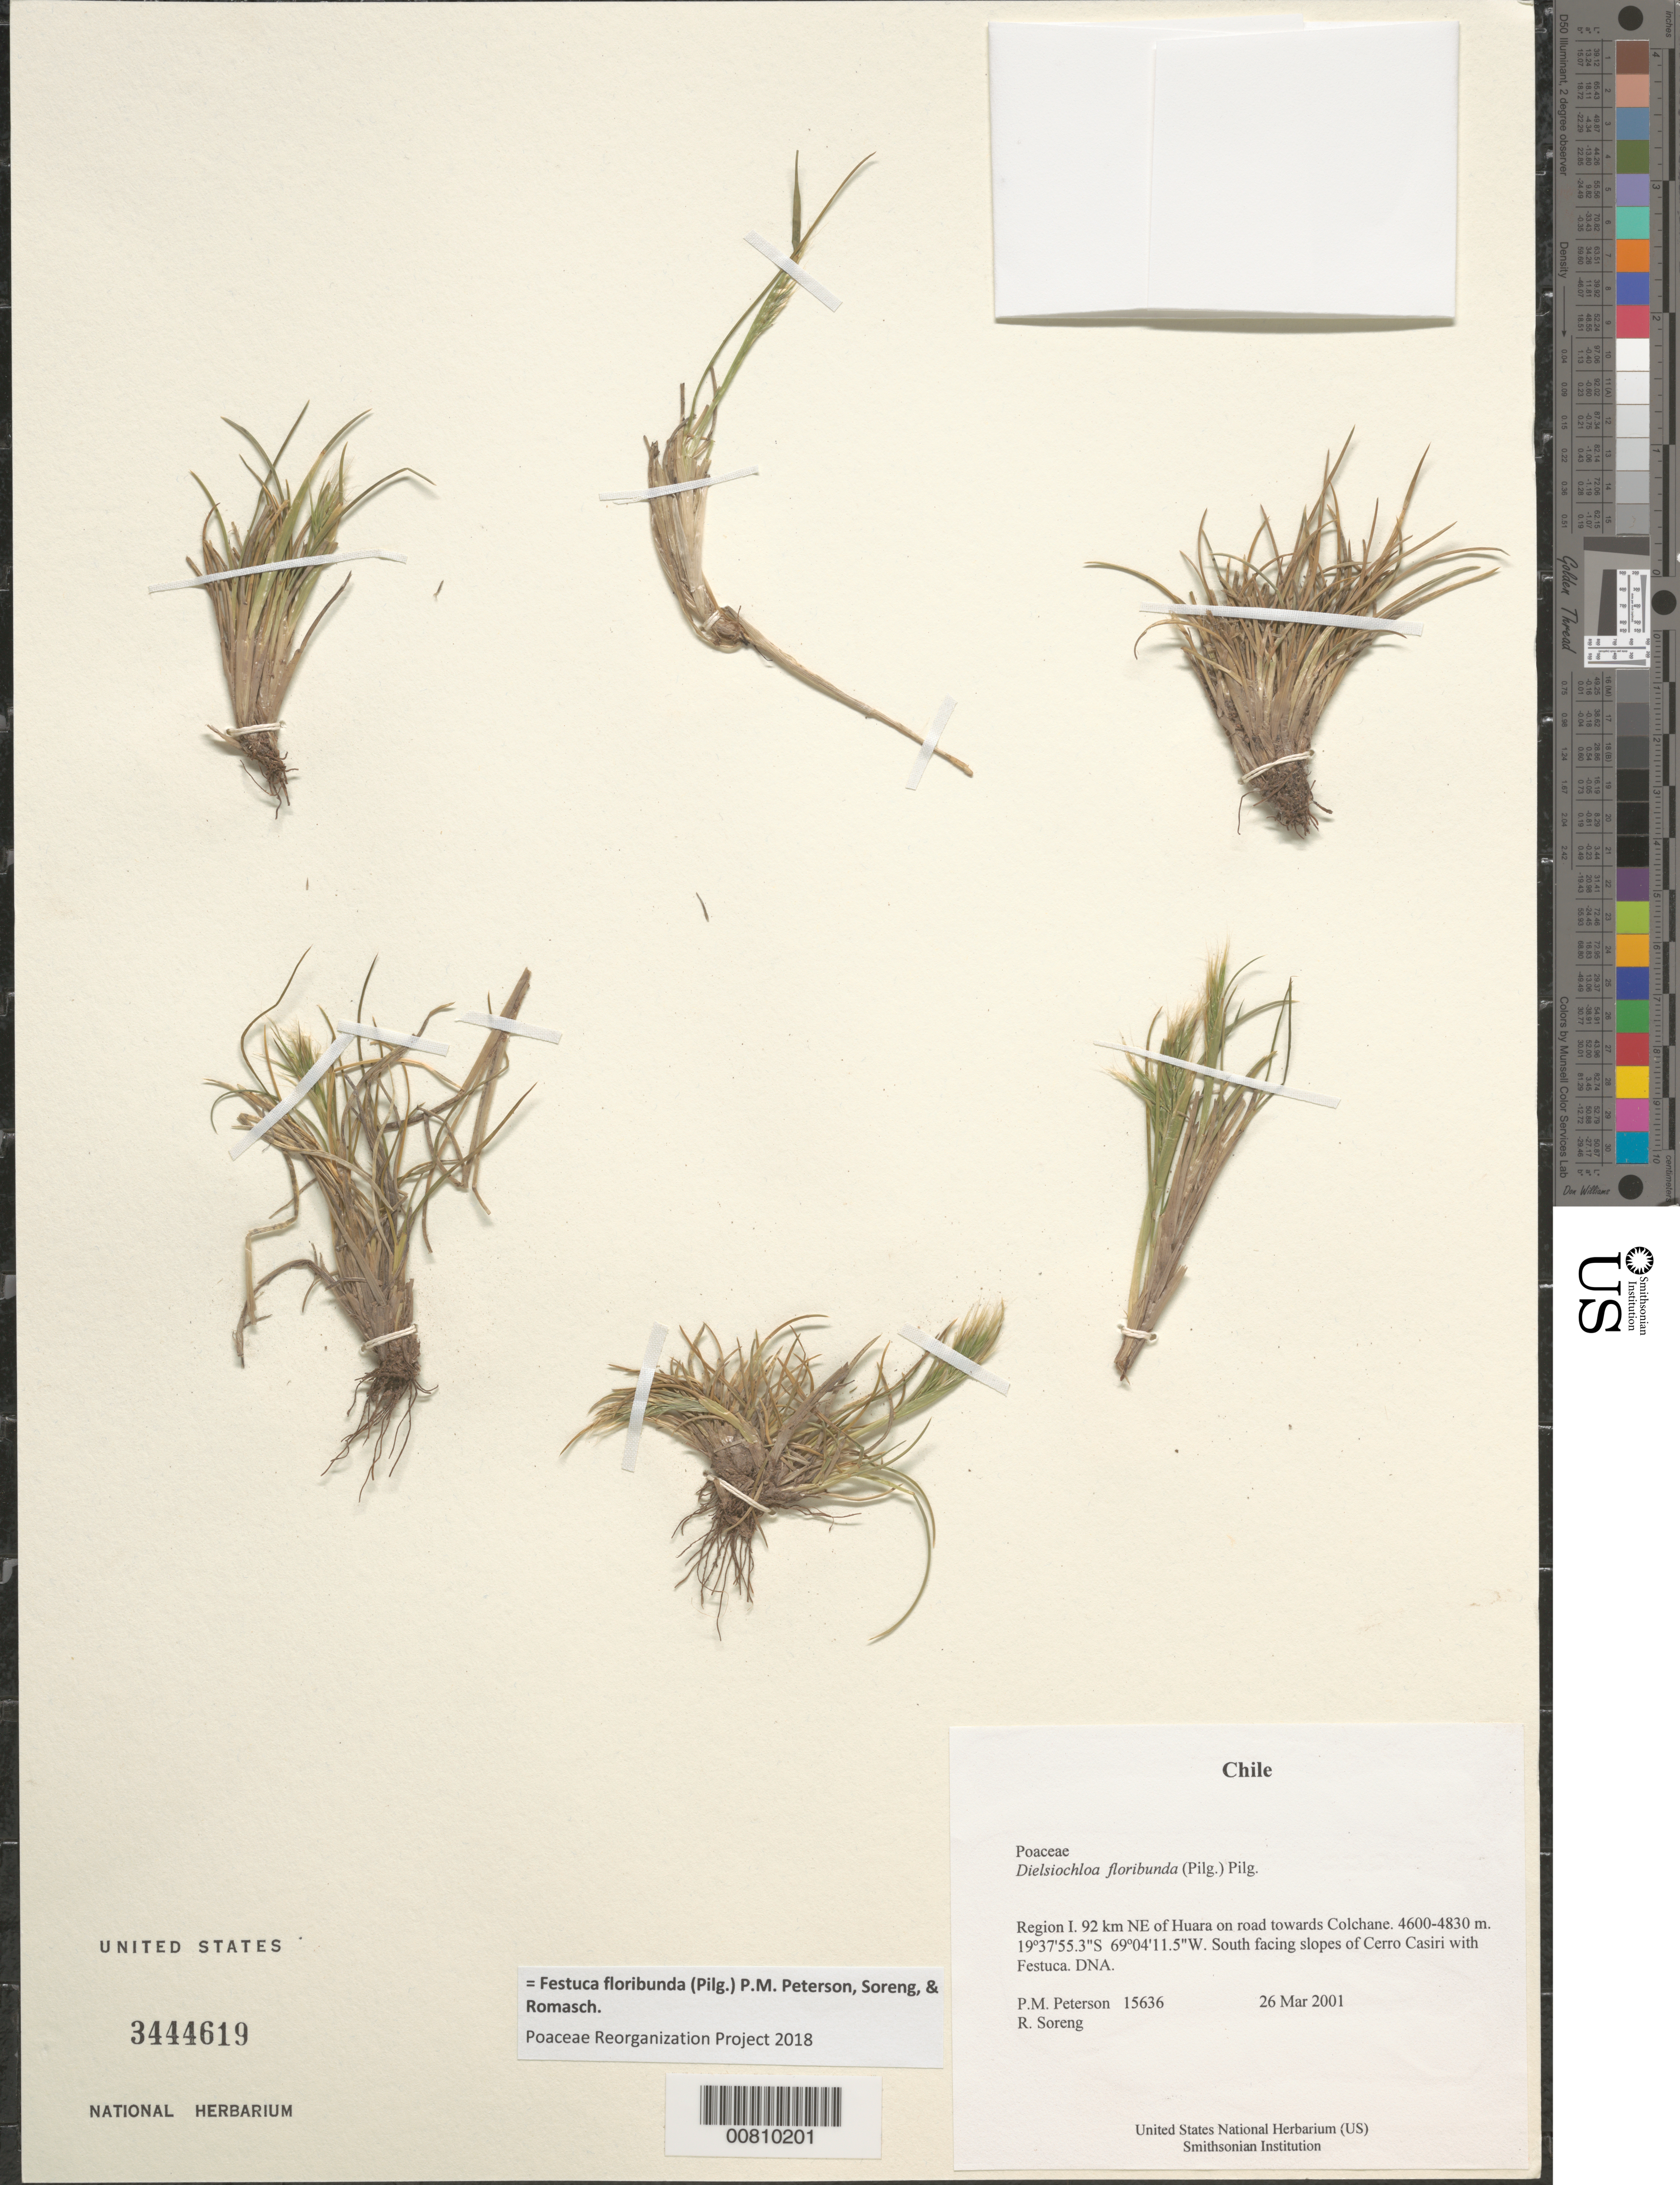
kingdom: Plantae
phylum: Tracheophyta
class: Liliopsida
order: Poales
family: Poaceae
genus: Festuca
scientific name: Festuca floribunda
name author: (Pilg.) P.M. Peterson et al.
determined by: Poaceae Reorganization Project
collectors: P. M. Peterson & R. J. Soreng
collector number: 15636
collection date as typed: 26 Mar 2001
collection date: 2001-03-26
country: Chile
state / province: Tarapacá (I)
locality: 92 km NE of Huara on road towards Colchane.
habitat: South facing slopes of Cerro Casiri with Festuca.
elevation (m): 4600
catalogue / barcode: US 3444619